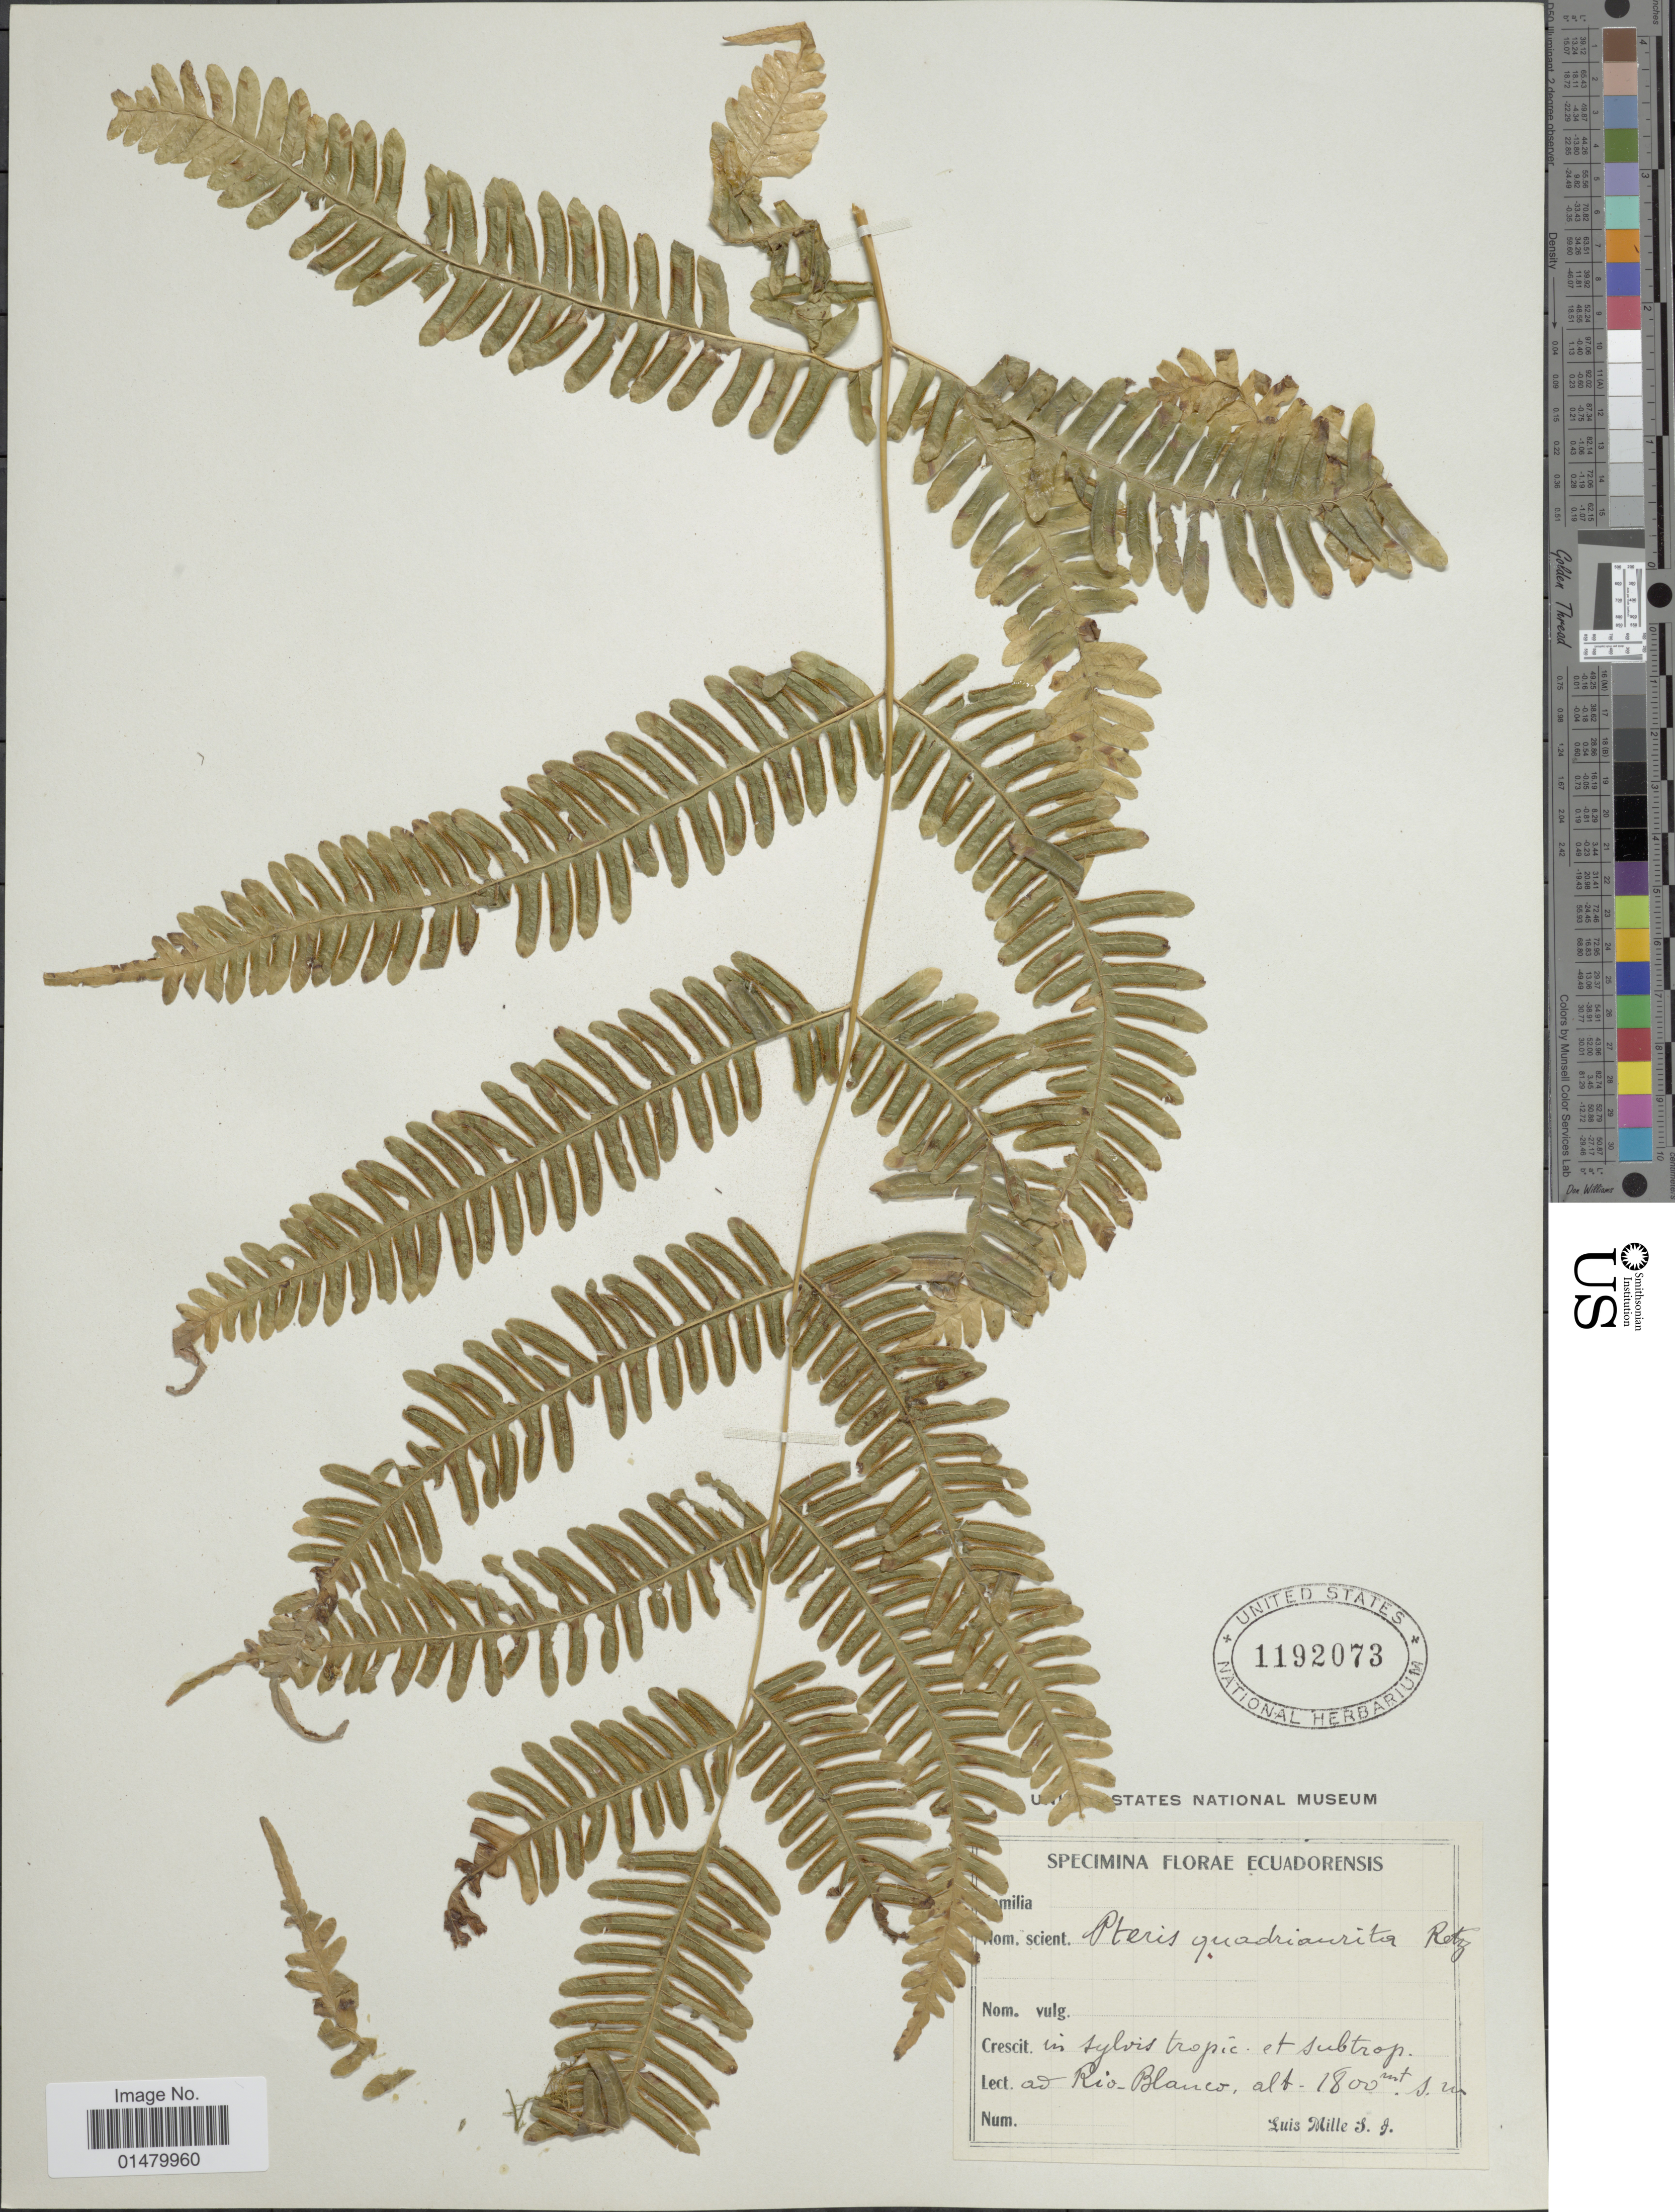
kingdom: Plantae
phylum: Tracheophyta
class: Polypodiopsida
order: Polypodiales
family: Pteridaceae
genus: Pteris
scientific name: Pteris quadriaurita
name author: Retz.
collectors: L. Mille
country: Ecuador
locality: In sylvis tropic, et subtrop. Ad Rio Blanco.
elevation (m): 1800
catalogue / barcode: US 1192073